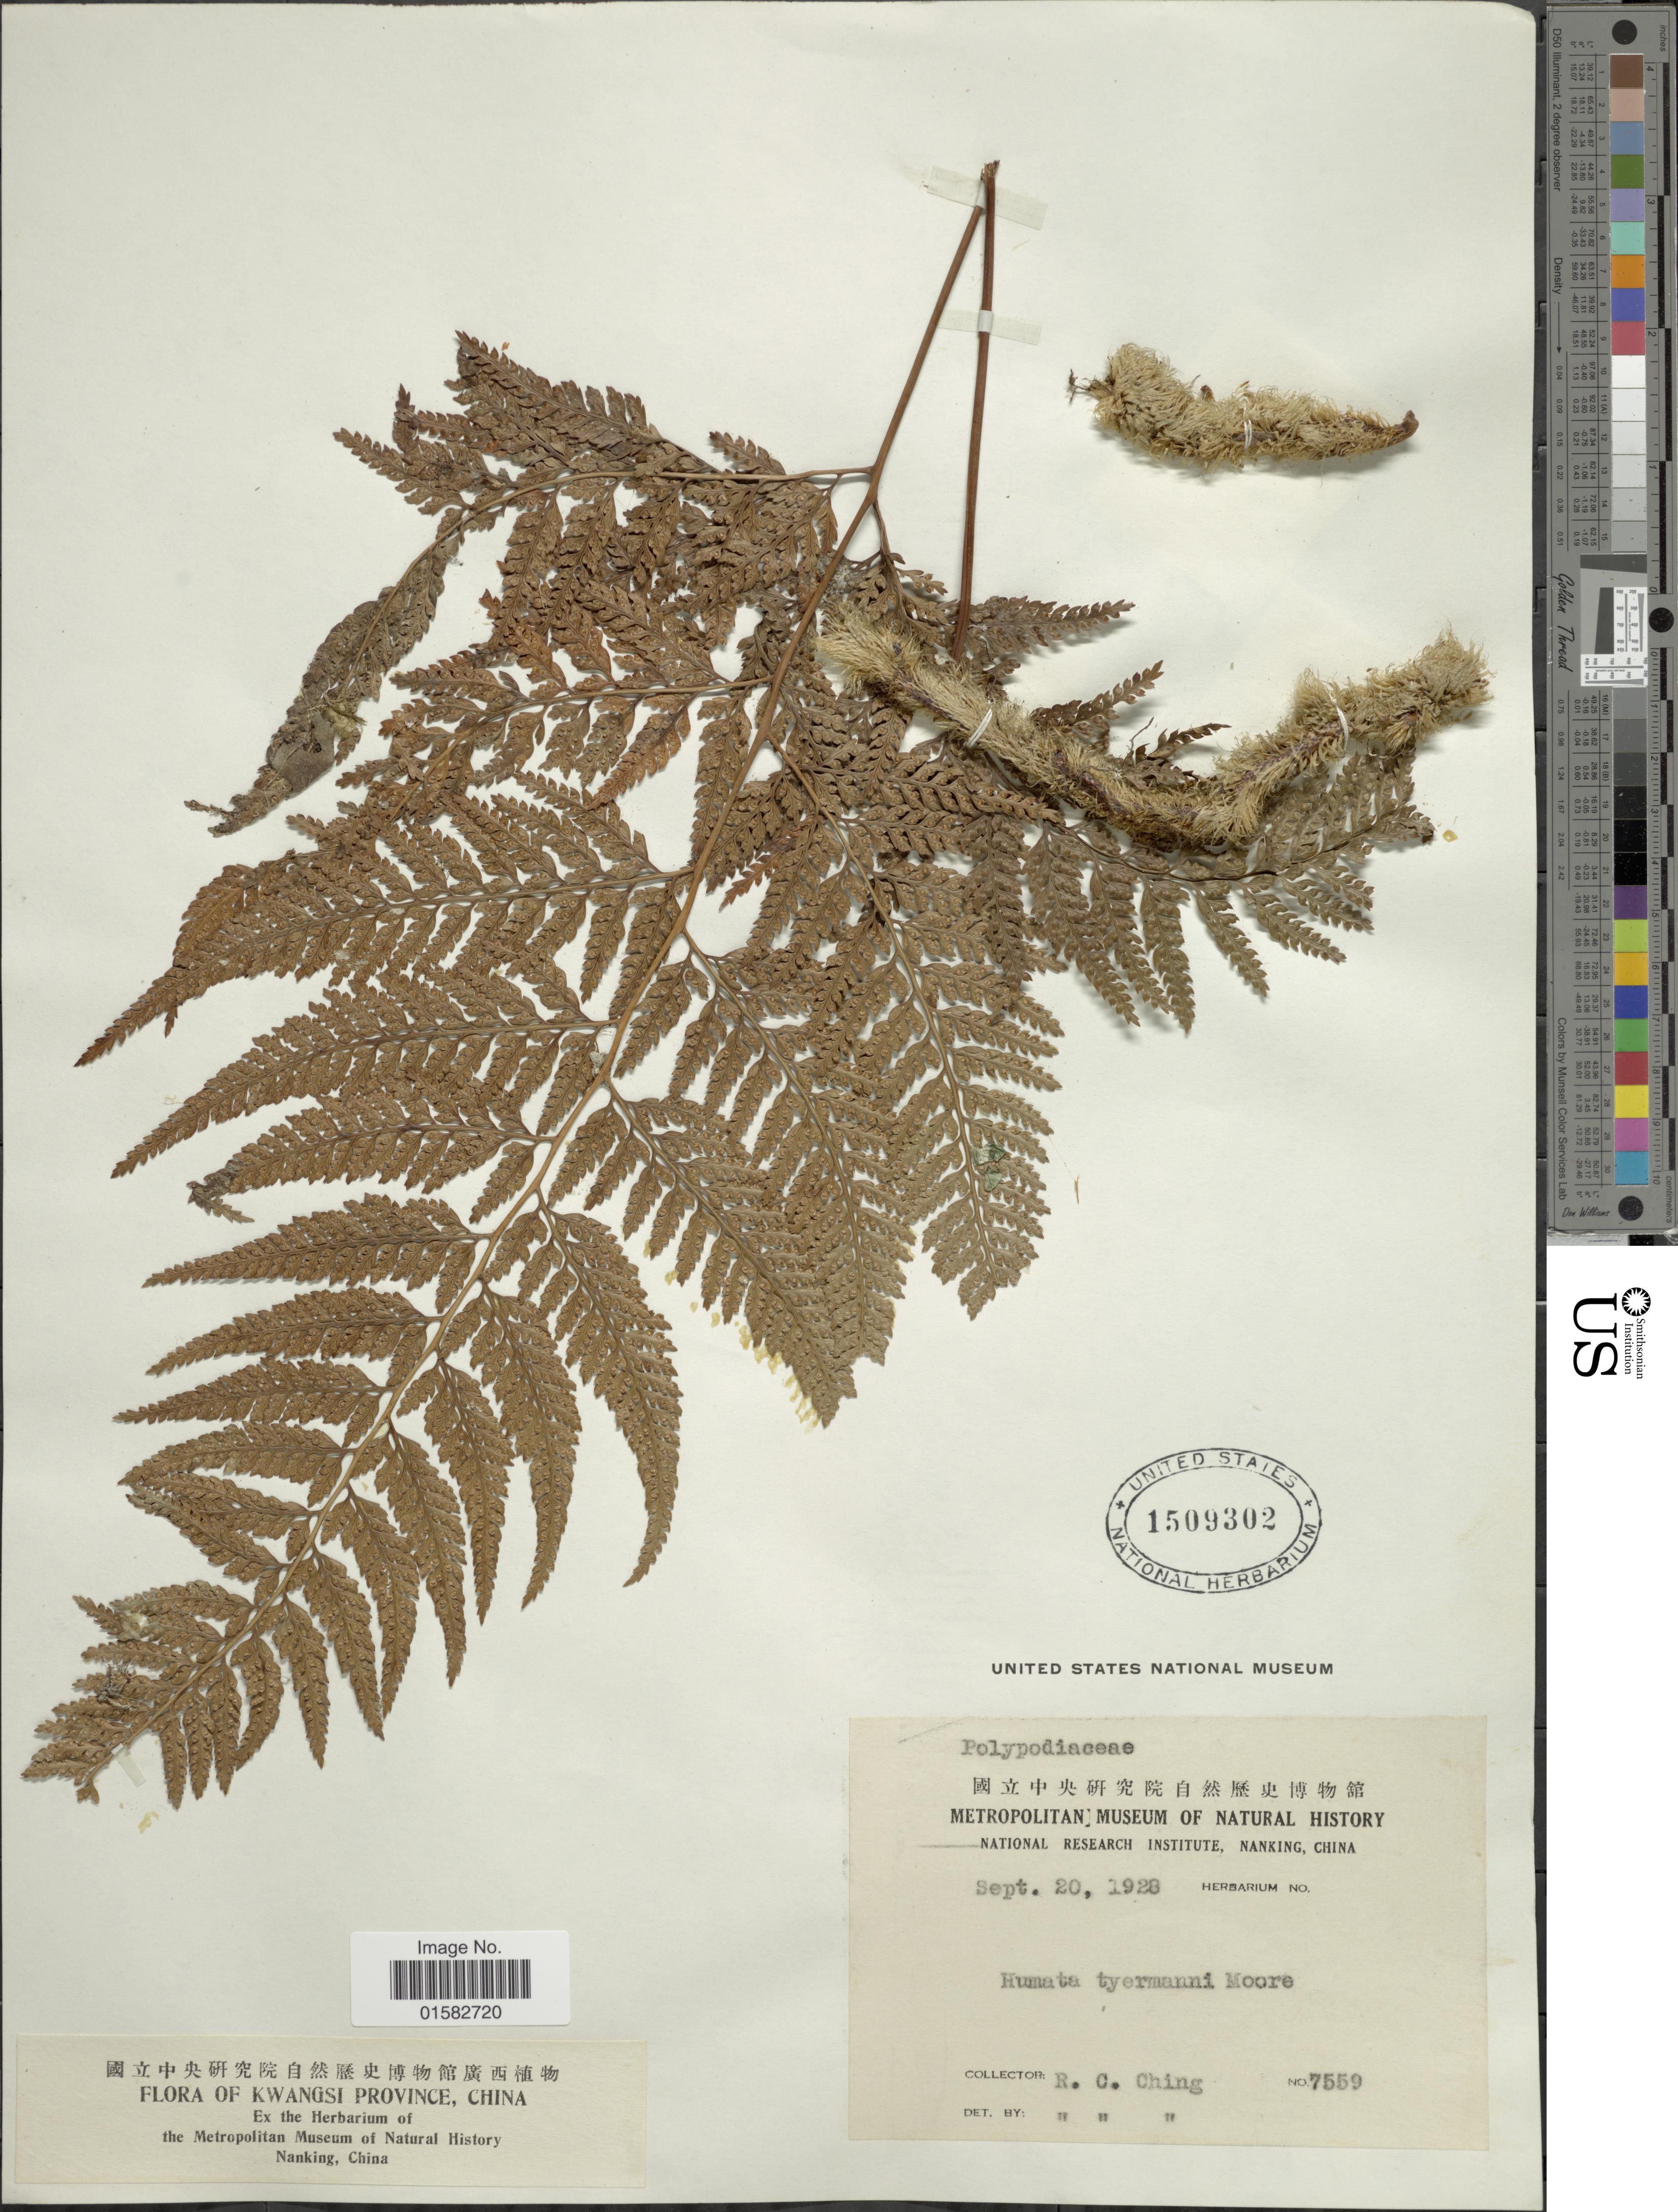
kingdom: Plantae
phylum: Tracheophyta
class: Polypodiopsida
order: Polypodiales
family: Davalliaceae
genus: Davallia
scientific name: Davallia griffithiana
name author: Hook.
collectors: R. C. Ching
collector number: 7559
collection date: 1928-09-20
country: China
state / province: Guangxi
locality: Kwangsi Province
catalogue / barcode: US 1509302